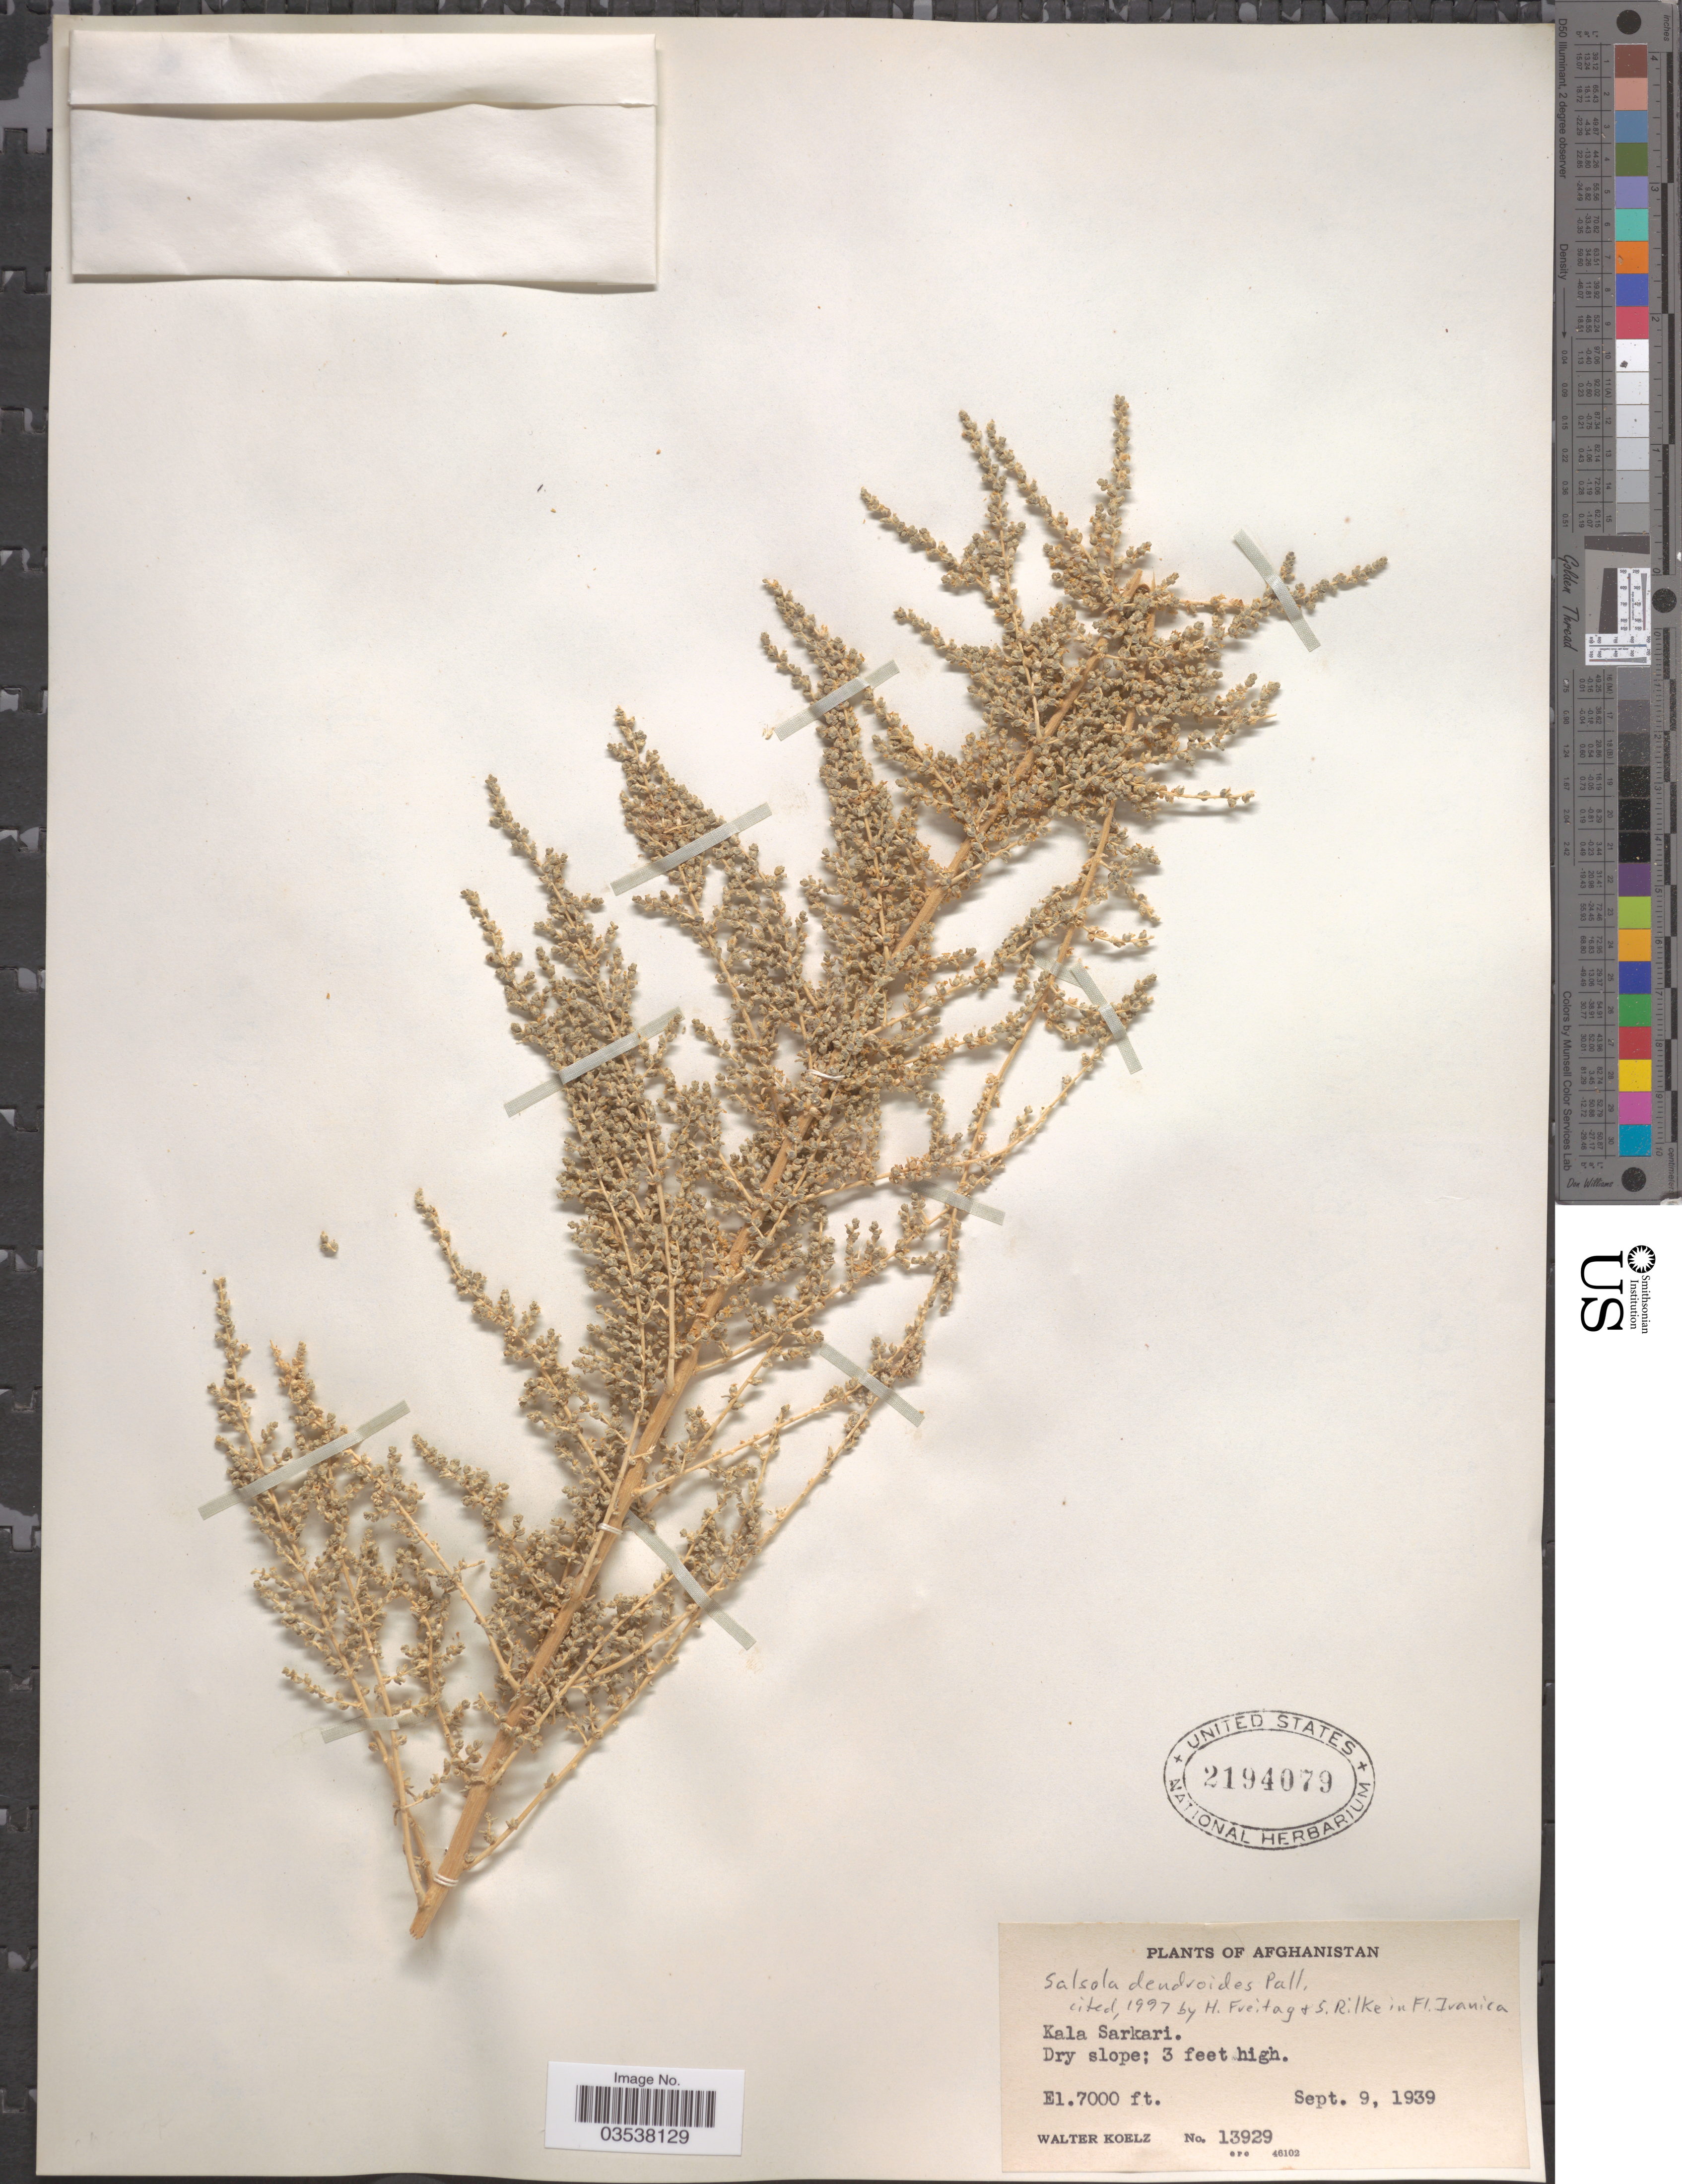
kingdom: Plantae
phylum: Tracheophyta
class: Magnoliopsida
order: Caryophyllales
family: Amaranthaceae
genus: Caroxylon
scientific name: Caroxylon dendroides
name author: (Pall.) Tzvelev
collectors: W. N. Koelz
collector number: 13929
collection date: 1939-09-09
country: Afghanistan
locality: Kala Sarkari.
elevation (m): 2134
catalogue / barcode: US 2194079